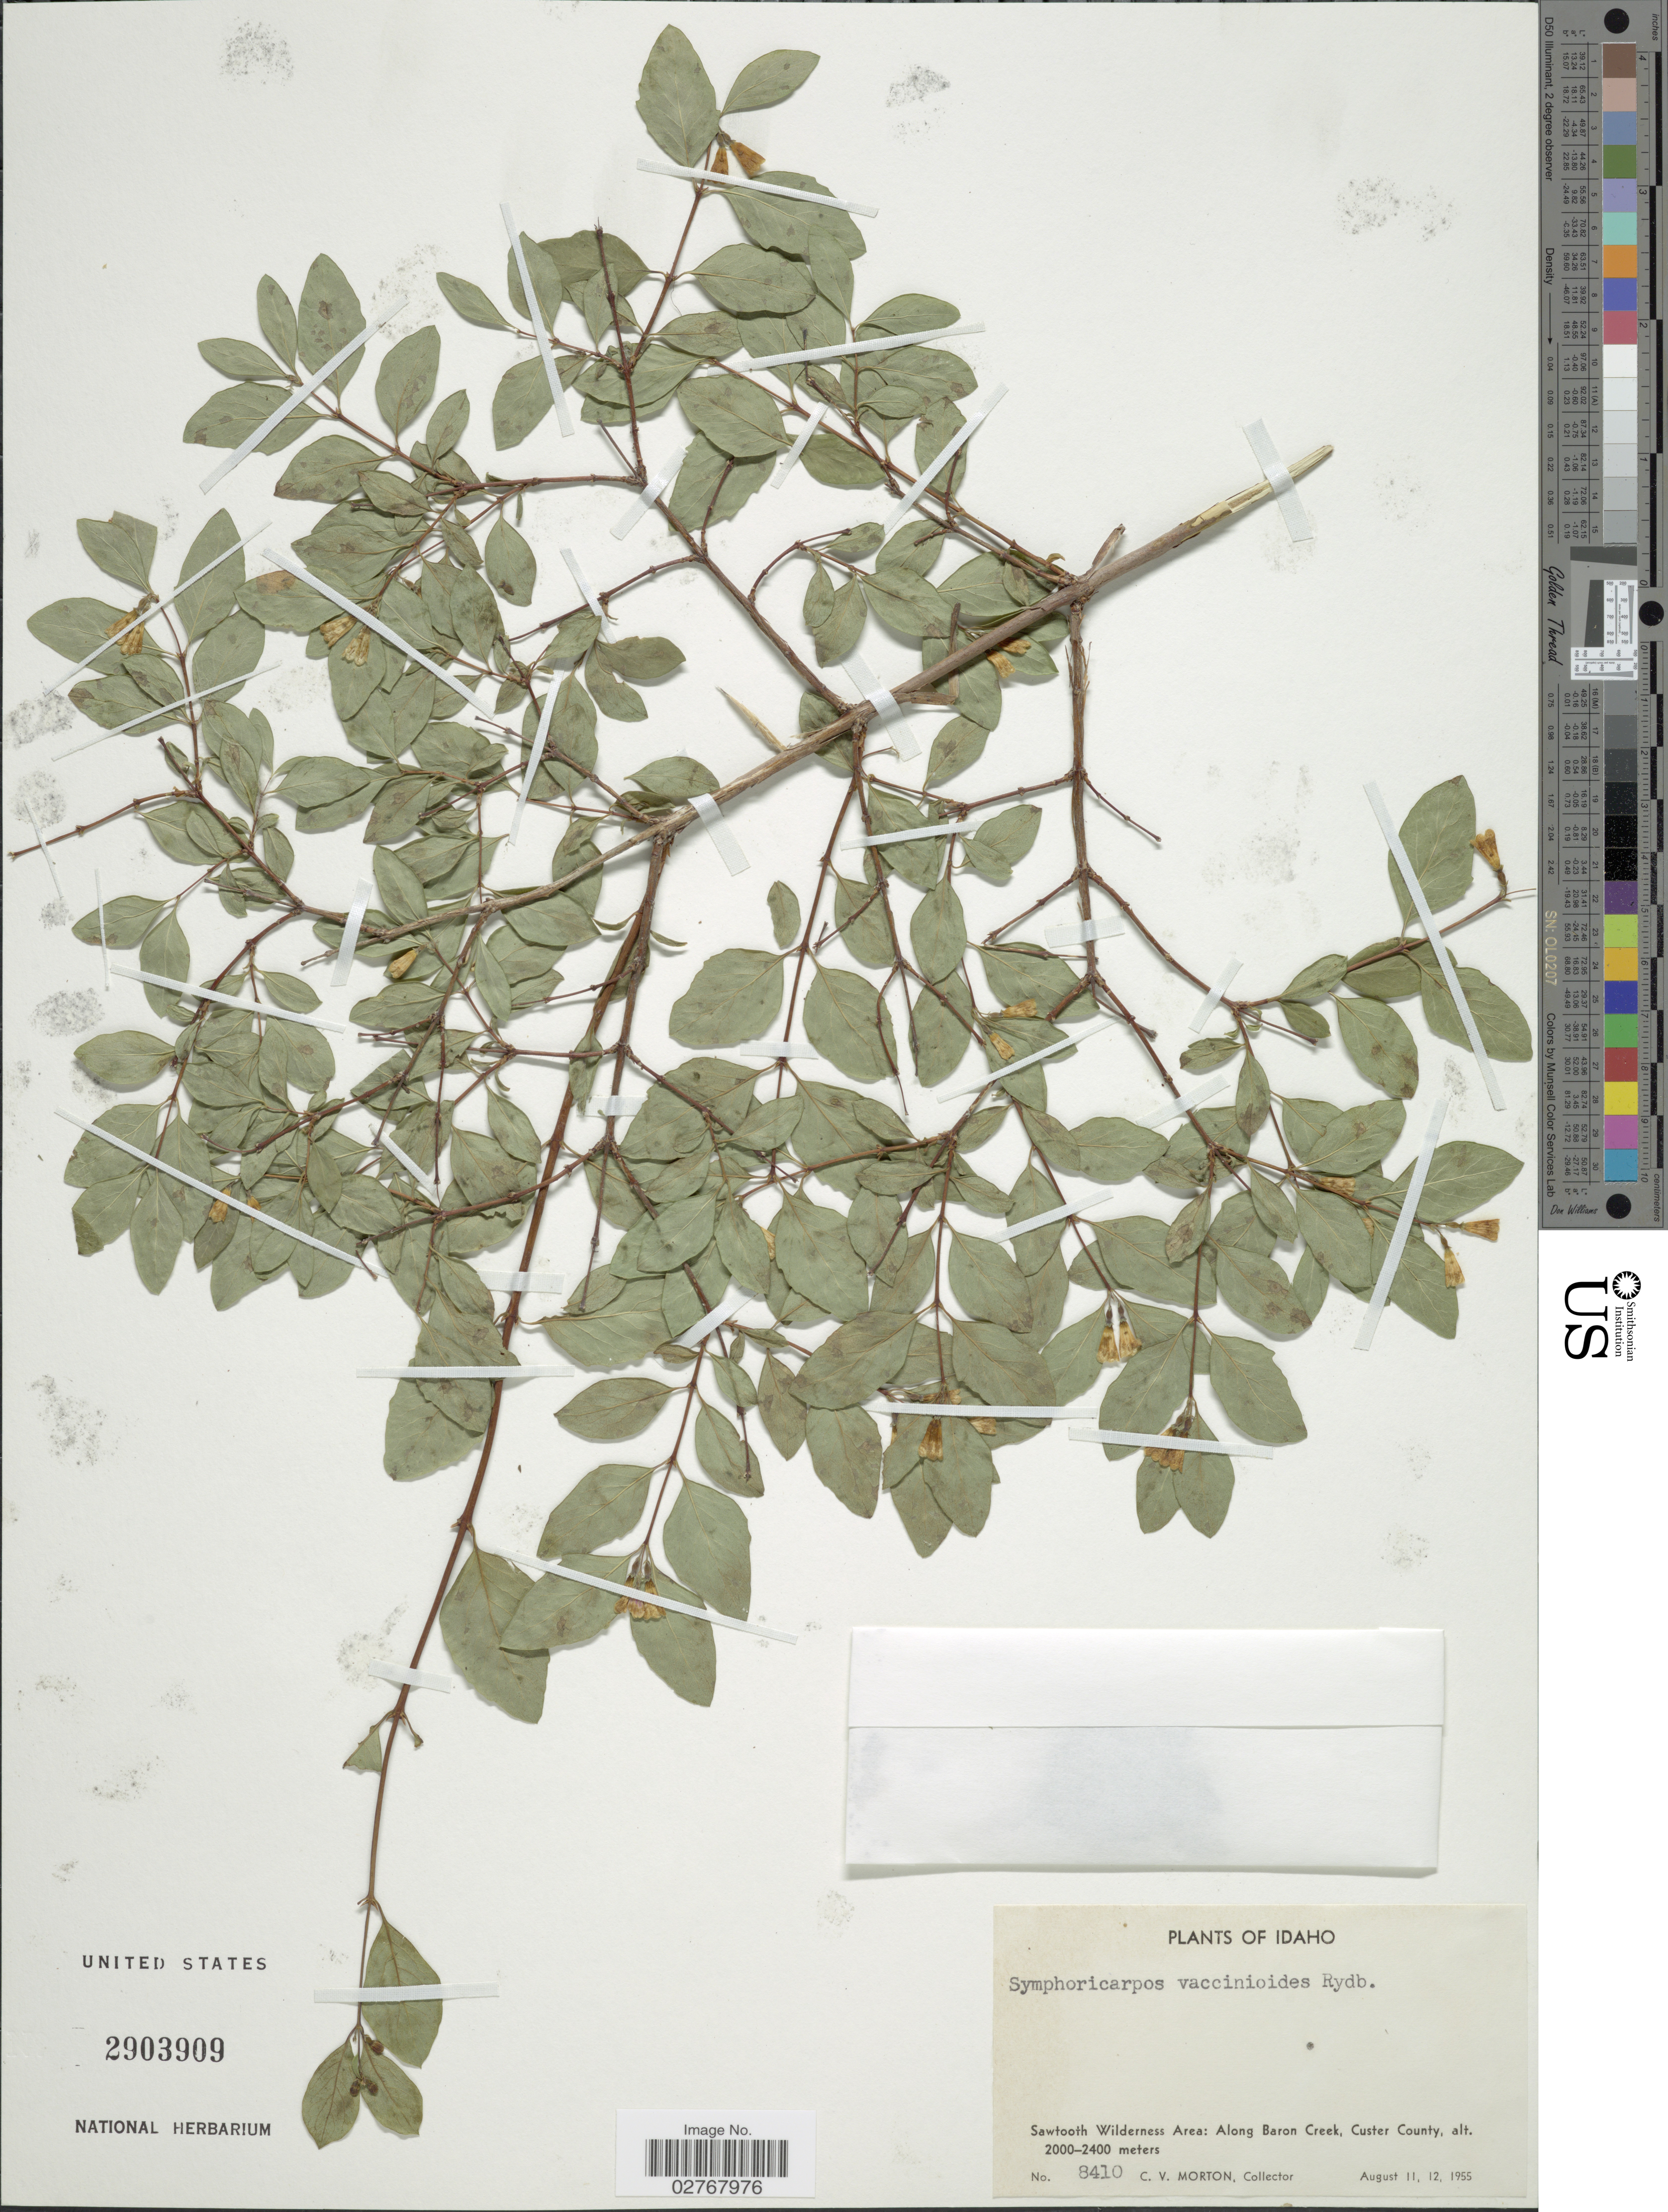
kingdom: Plantae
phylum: Tracheophyta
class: Magnoliopsida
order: Dipsacales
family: Caprifoliaceae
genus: Symphoricarpos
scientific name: Symphoricarpos vaccinioides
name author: Rydb.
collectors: C. V. Morton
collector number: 8410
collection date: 1955-08-11/1955-08-12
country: United States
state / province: Idaho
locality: Sawtooth Wilderness Area: Redfish Lake, Custer County.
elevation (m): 2000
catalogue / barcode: US 2903909